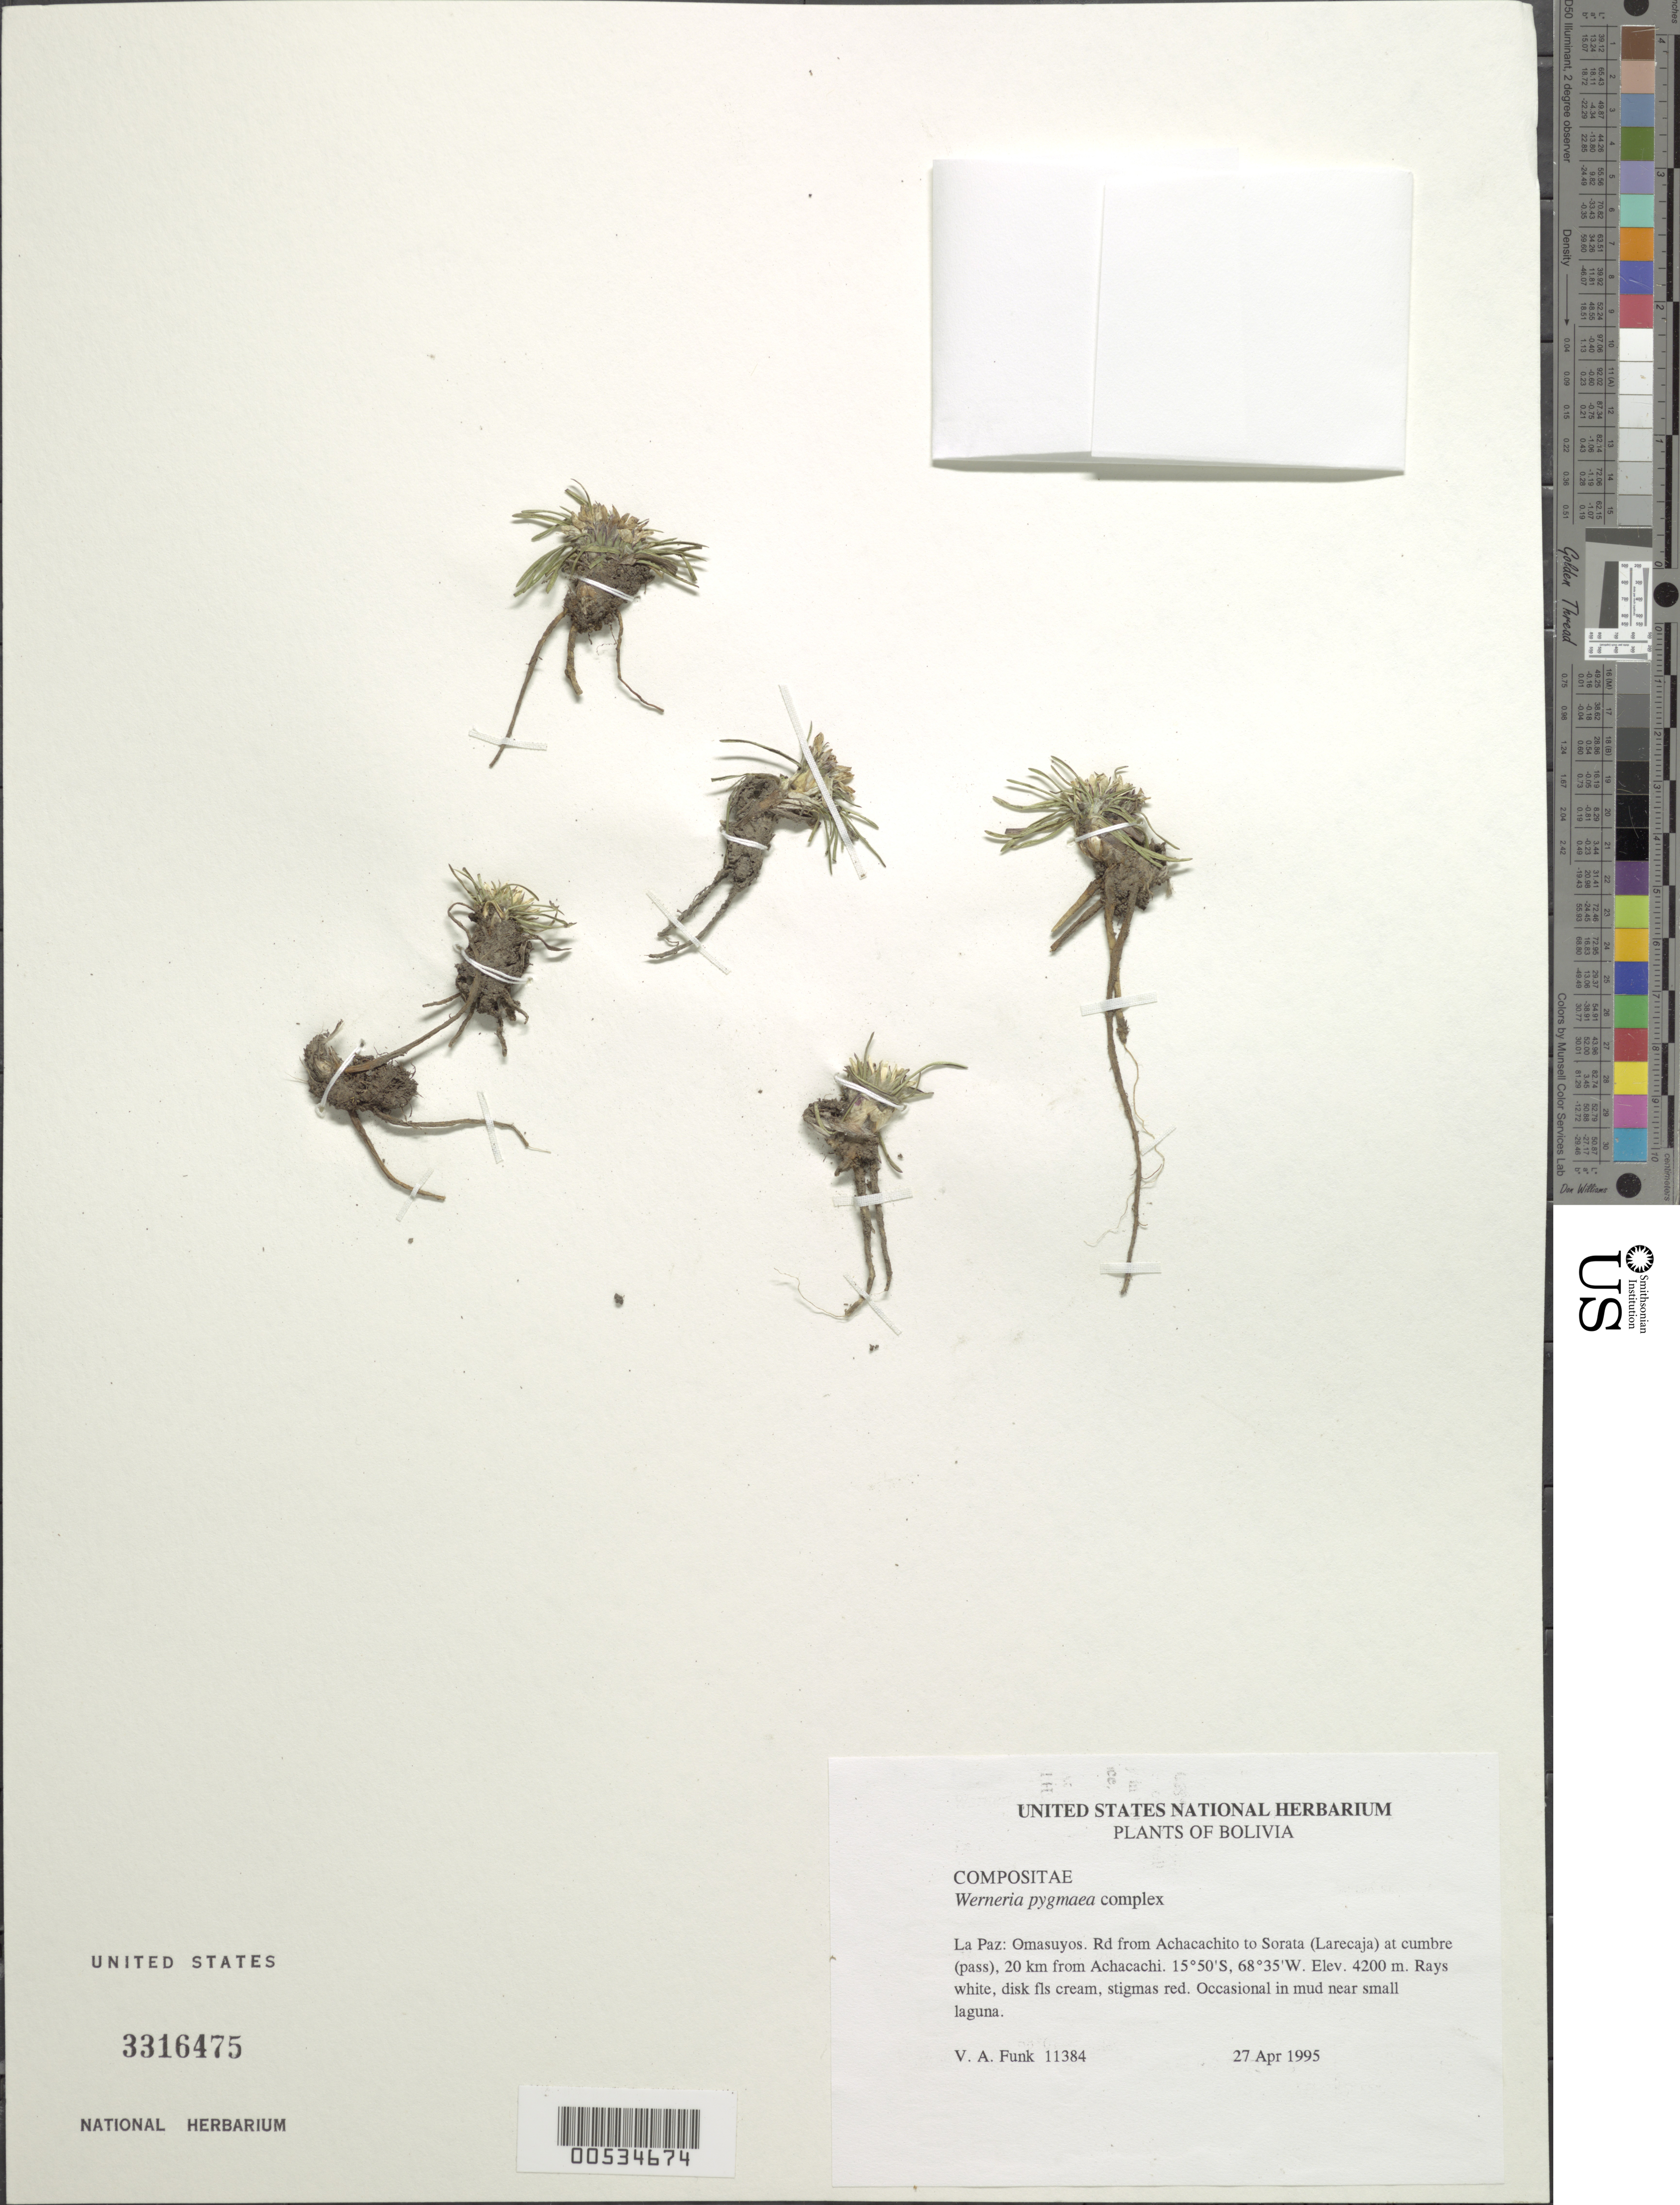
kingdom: Plantae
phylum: Tracheophyta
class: Magnoliopsida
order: Asterales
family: Asteraceae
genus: Werneria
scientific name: Werneria apiculata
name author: Sch. Bip.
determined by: Calvo, Joel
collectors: V. Funk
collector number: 11384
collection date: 1995-04-27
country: Bolivia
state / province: La Paz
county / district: Omasuyos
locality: Achacachito to Sorata (Larecaja) at cumbre (pass), 20 km from Achacachi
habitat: Mud near small laguna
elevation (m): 4200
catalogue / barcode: US 3316475